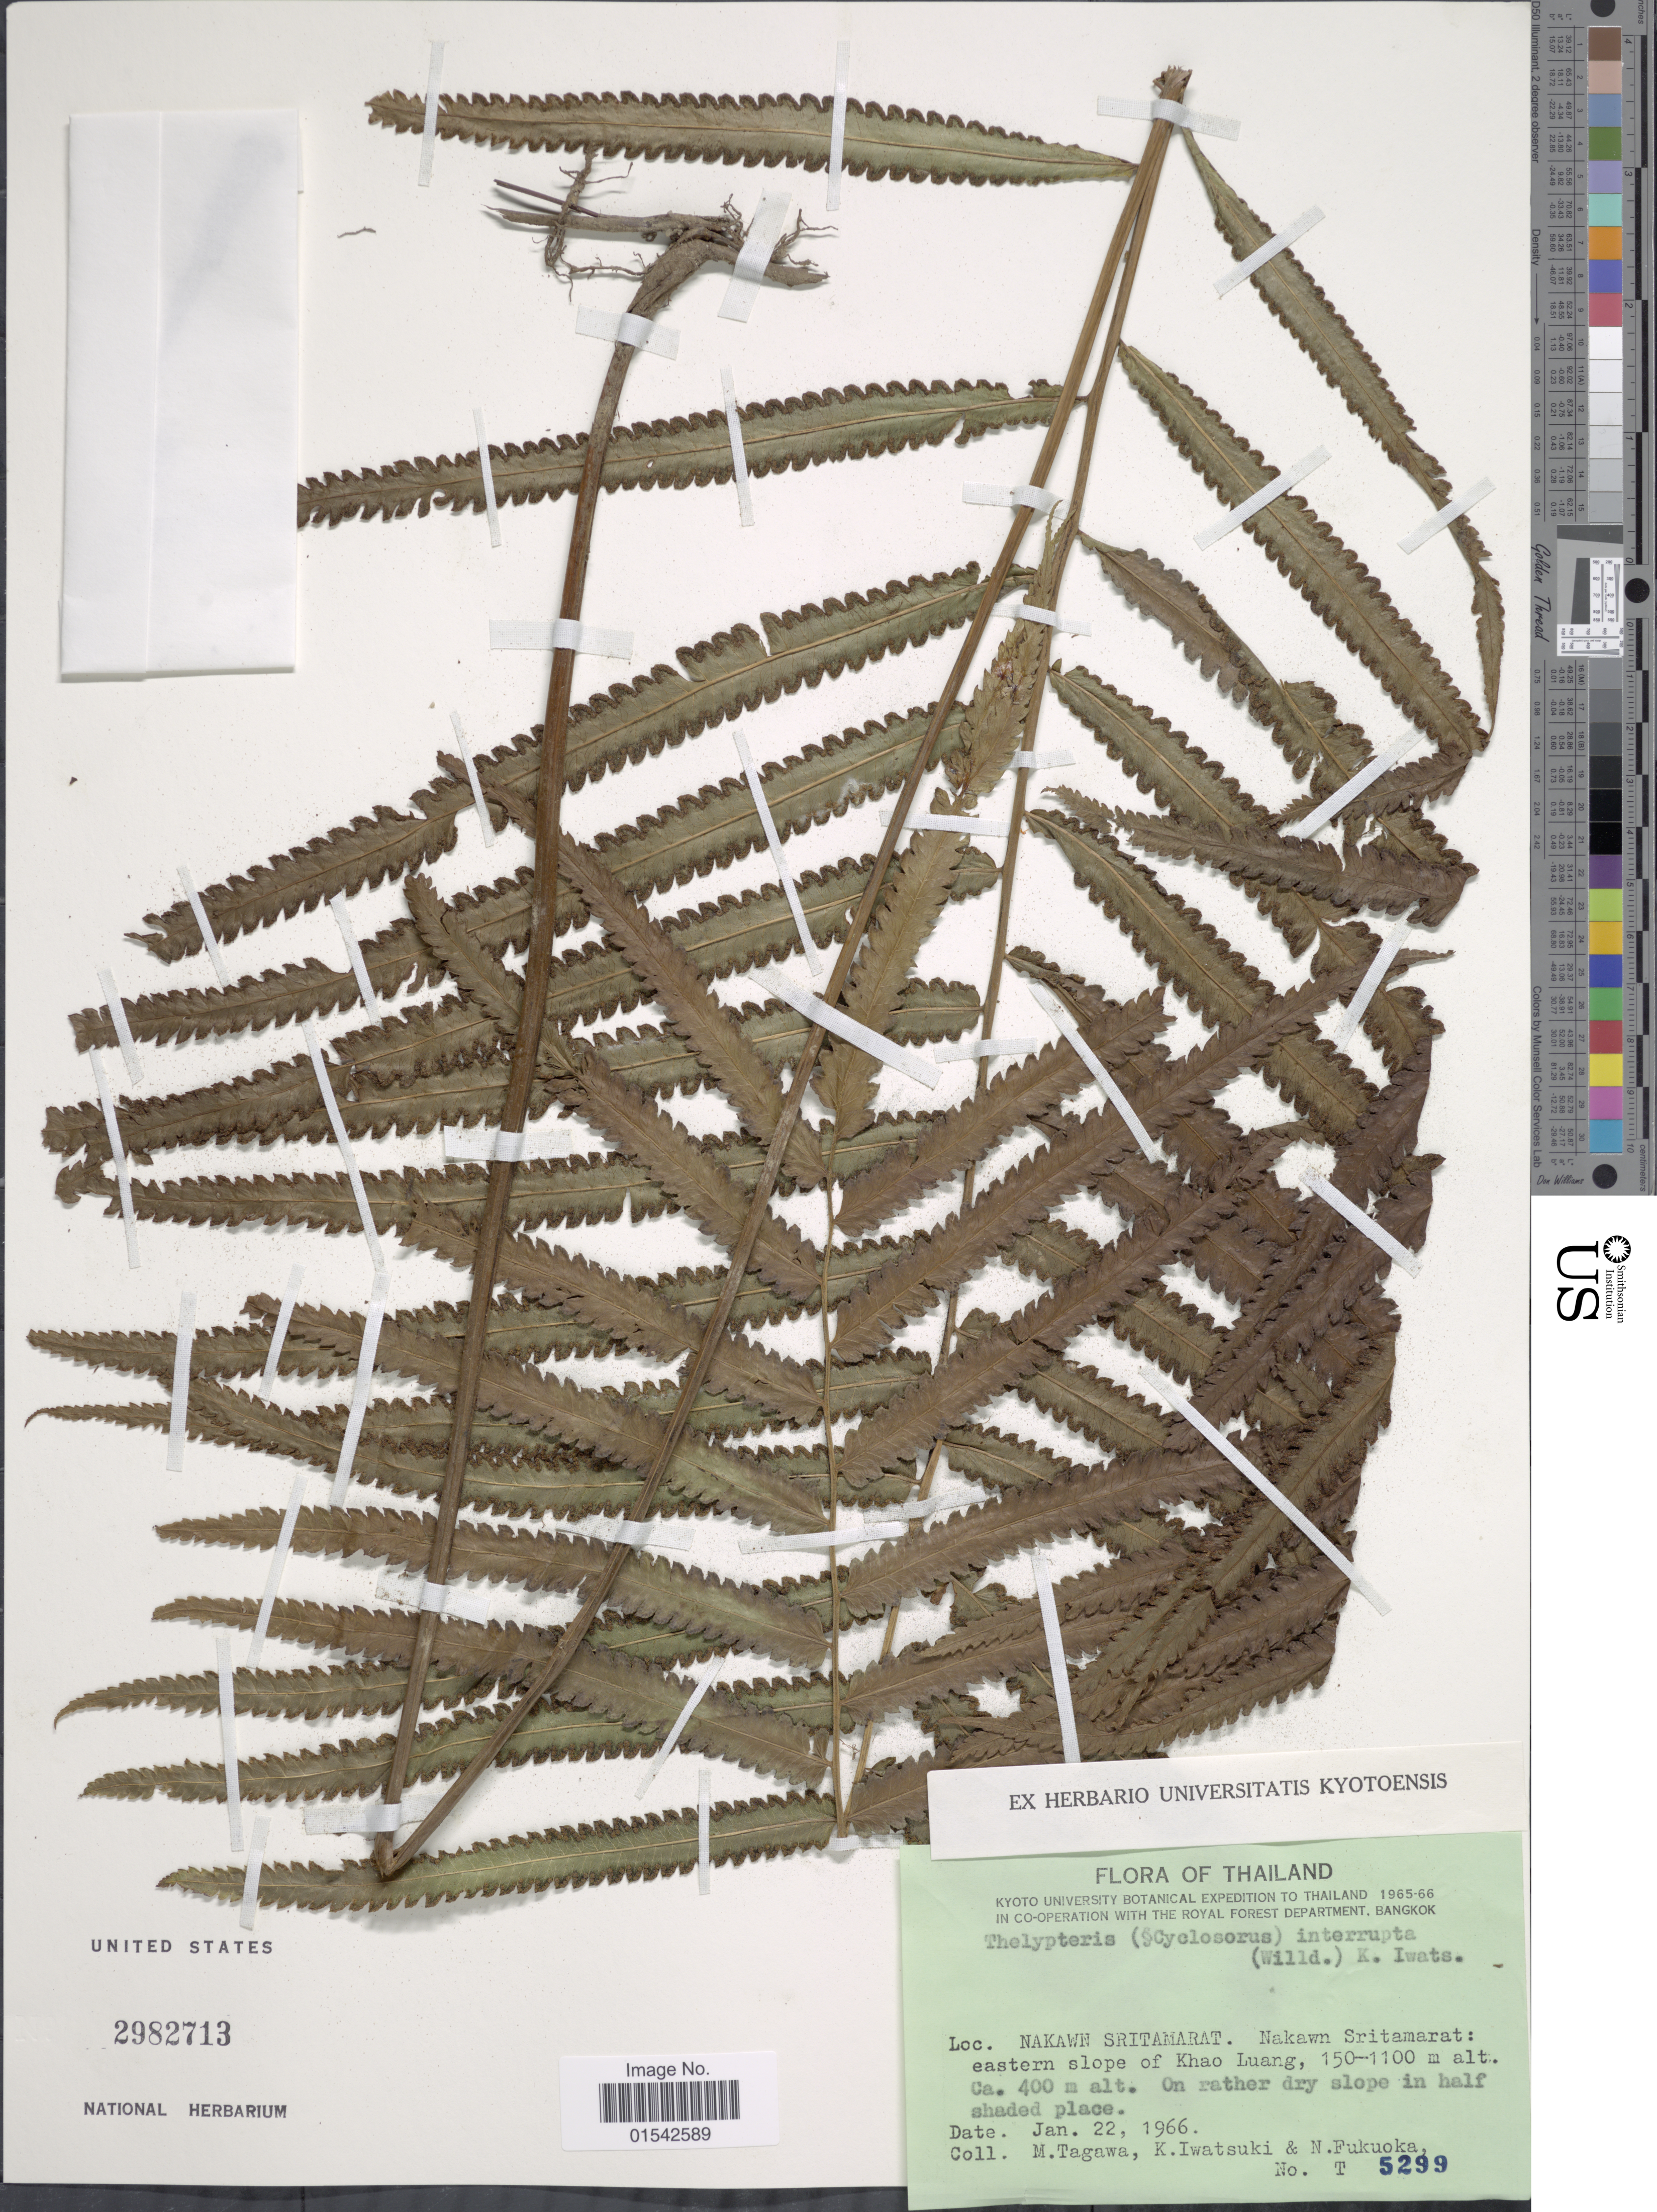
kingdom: Plantae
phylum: Tracheophyta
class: Polypodiopsida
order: Polypodiales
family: Thelypteridaceae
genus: Cyclosorus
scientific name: Cyclosorus interruptus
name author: (Willd.) H. Itô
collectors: M. Tagawa, K. Iwatsuki & N. Fukuoka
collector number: T5299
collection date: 1966-01-22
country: Thailand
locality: Nakawn Sritamarat: eastern slope of Khao Luang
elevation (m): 150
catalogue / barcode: US 2982713